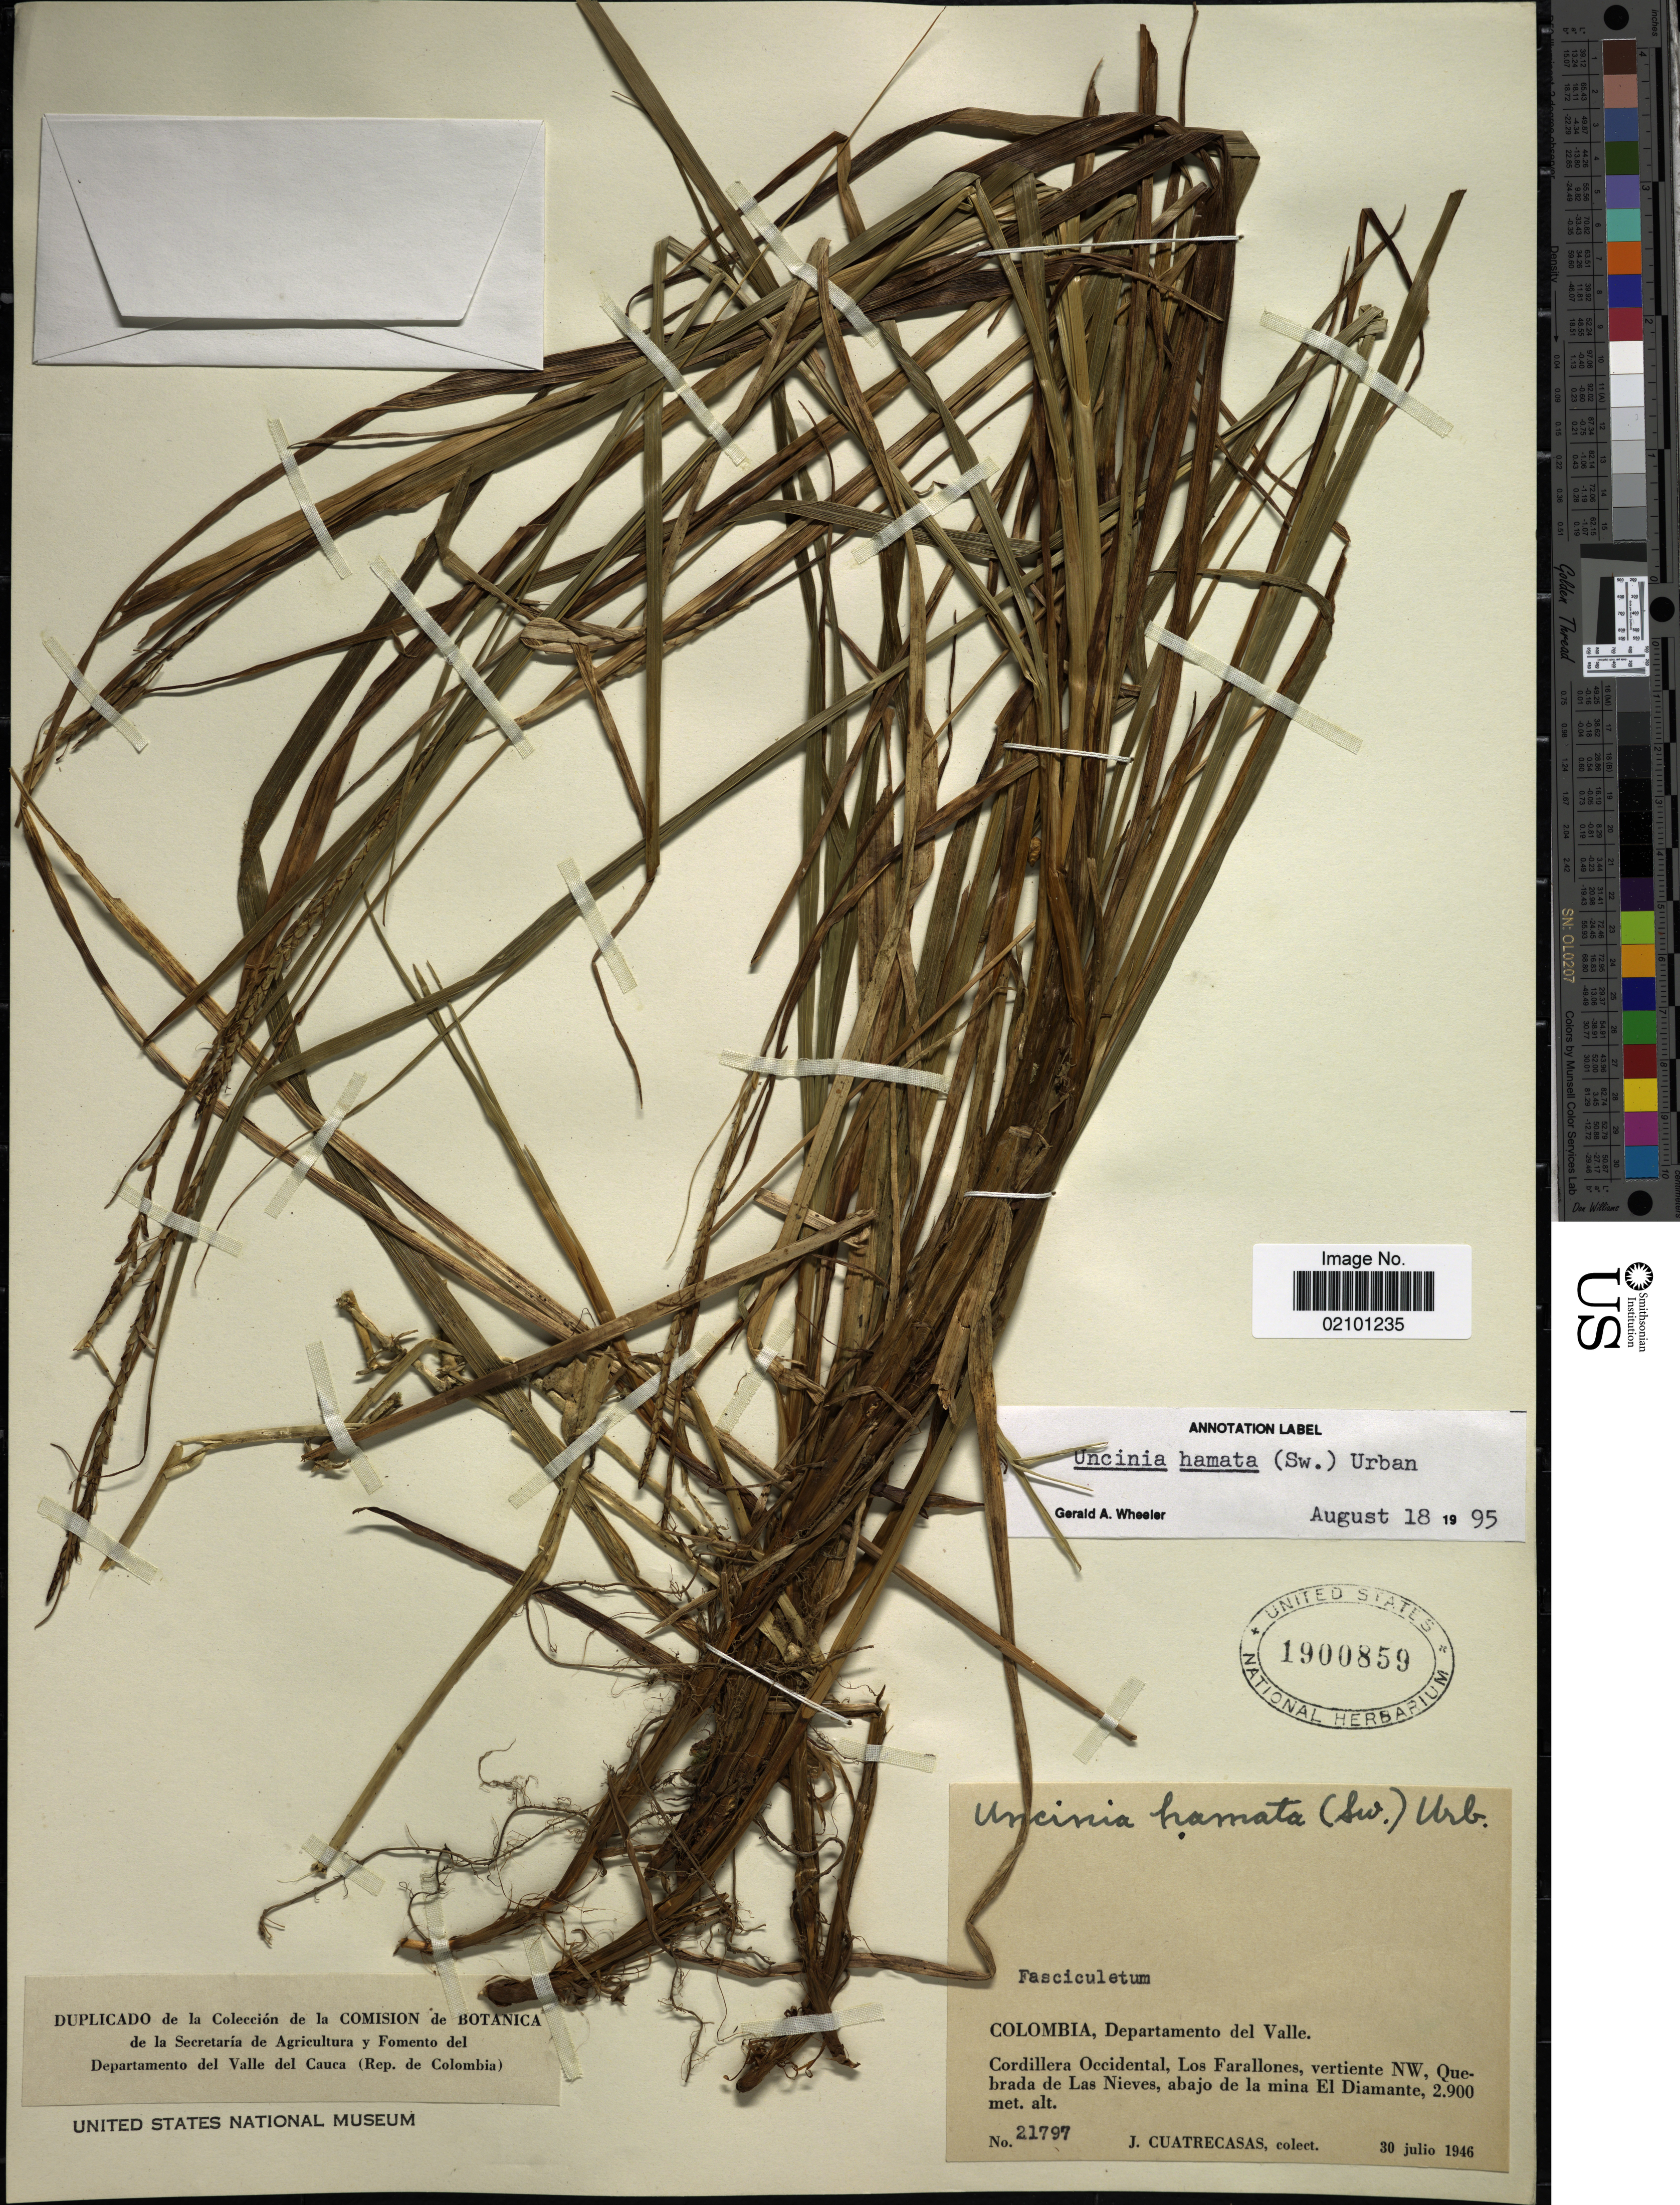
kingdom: Plantae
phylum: Tracheophyta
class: Liliopsida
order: Poales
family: Cyperaceae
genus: Carex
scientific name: Carex hamata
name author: Sw.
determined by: Jimnéz-Mejias, Pedro, (UPOS), Universidad Pablo de Olavide (SPAIN)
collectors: J. Cuatrecasas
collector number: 21797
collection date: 1946-07-30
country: Colombia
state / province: Valle del Cauca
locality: Departamento del Valle. Cordillera Occidental, Los Farallones, vertiente NW, Quebrada de Las Nievas, abajo de la mina El Diamante.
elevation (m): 2900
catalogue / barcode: US 1900859